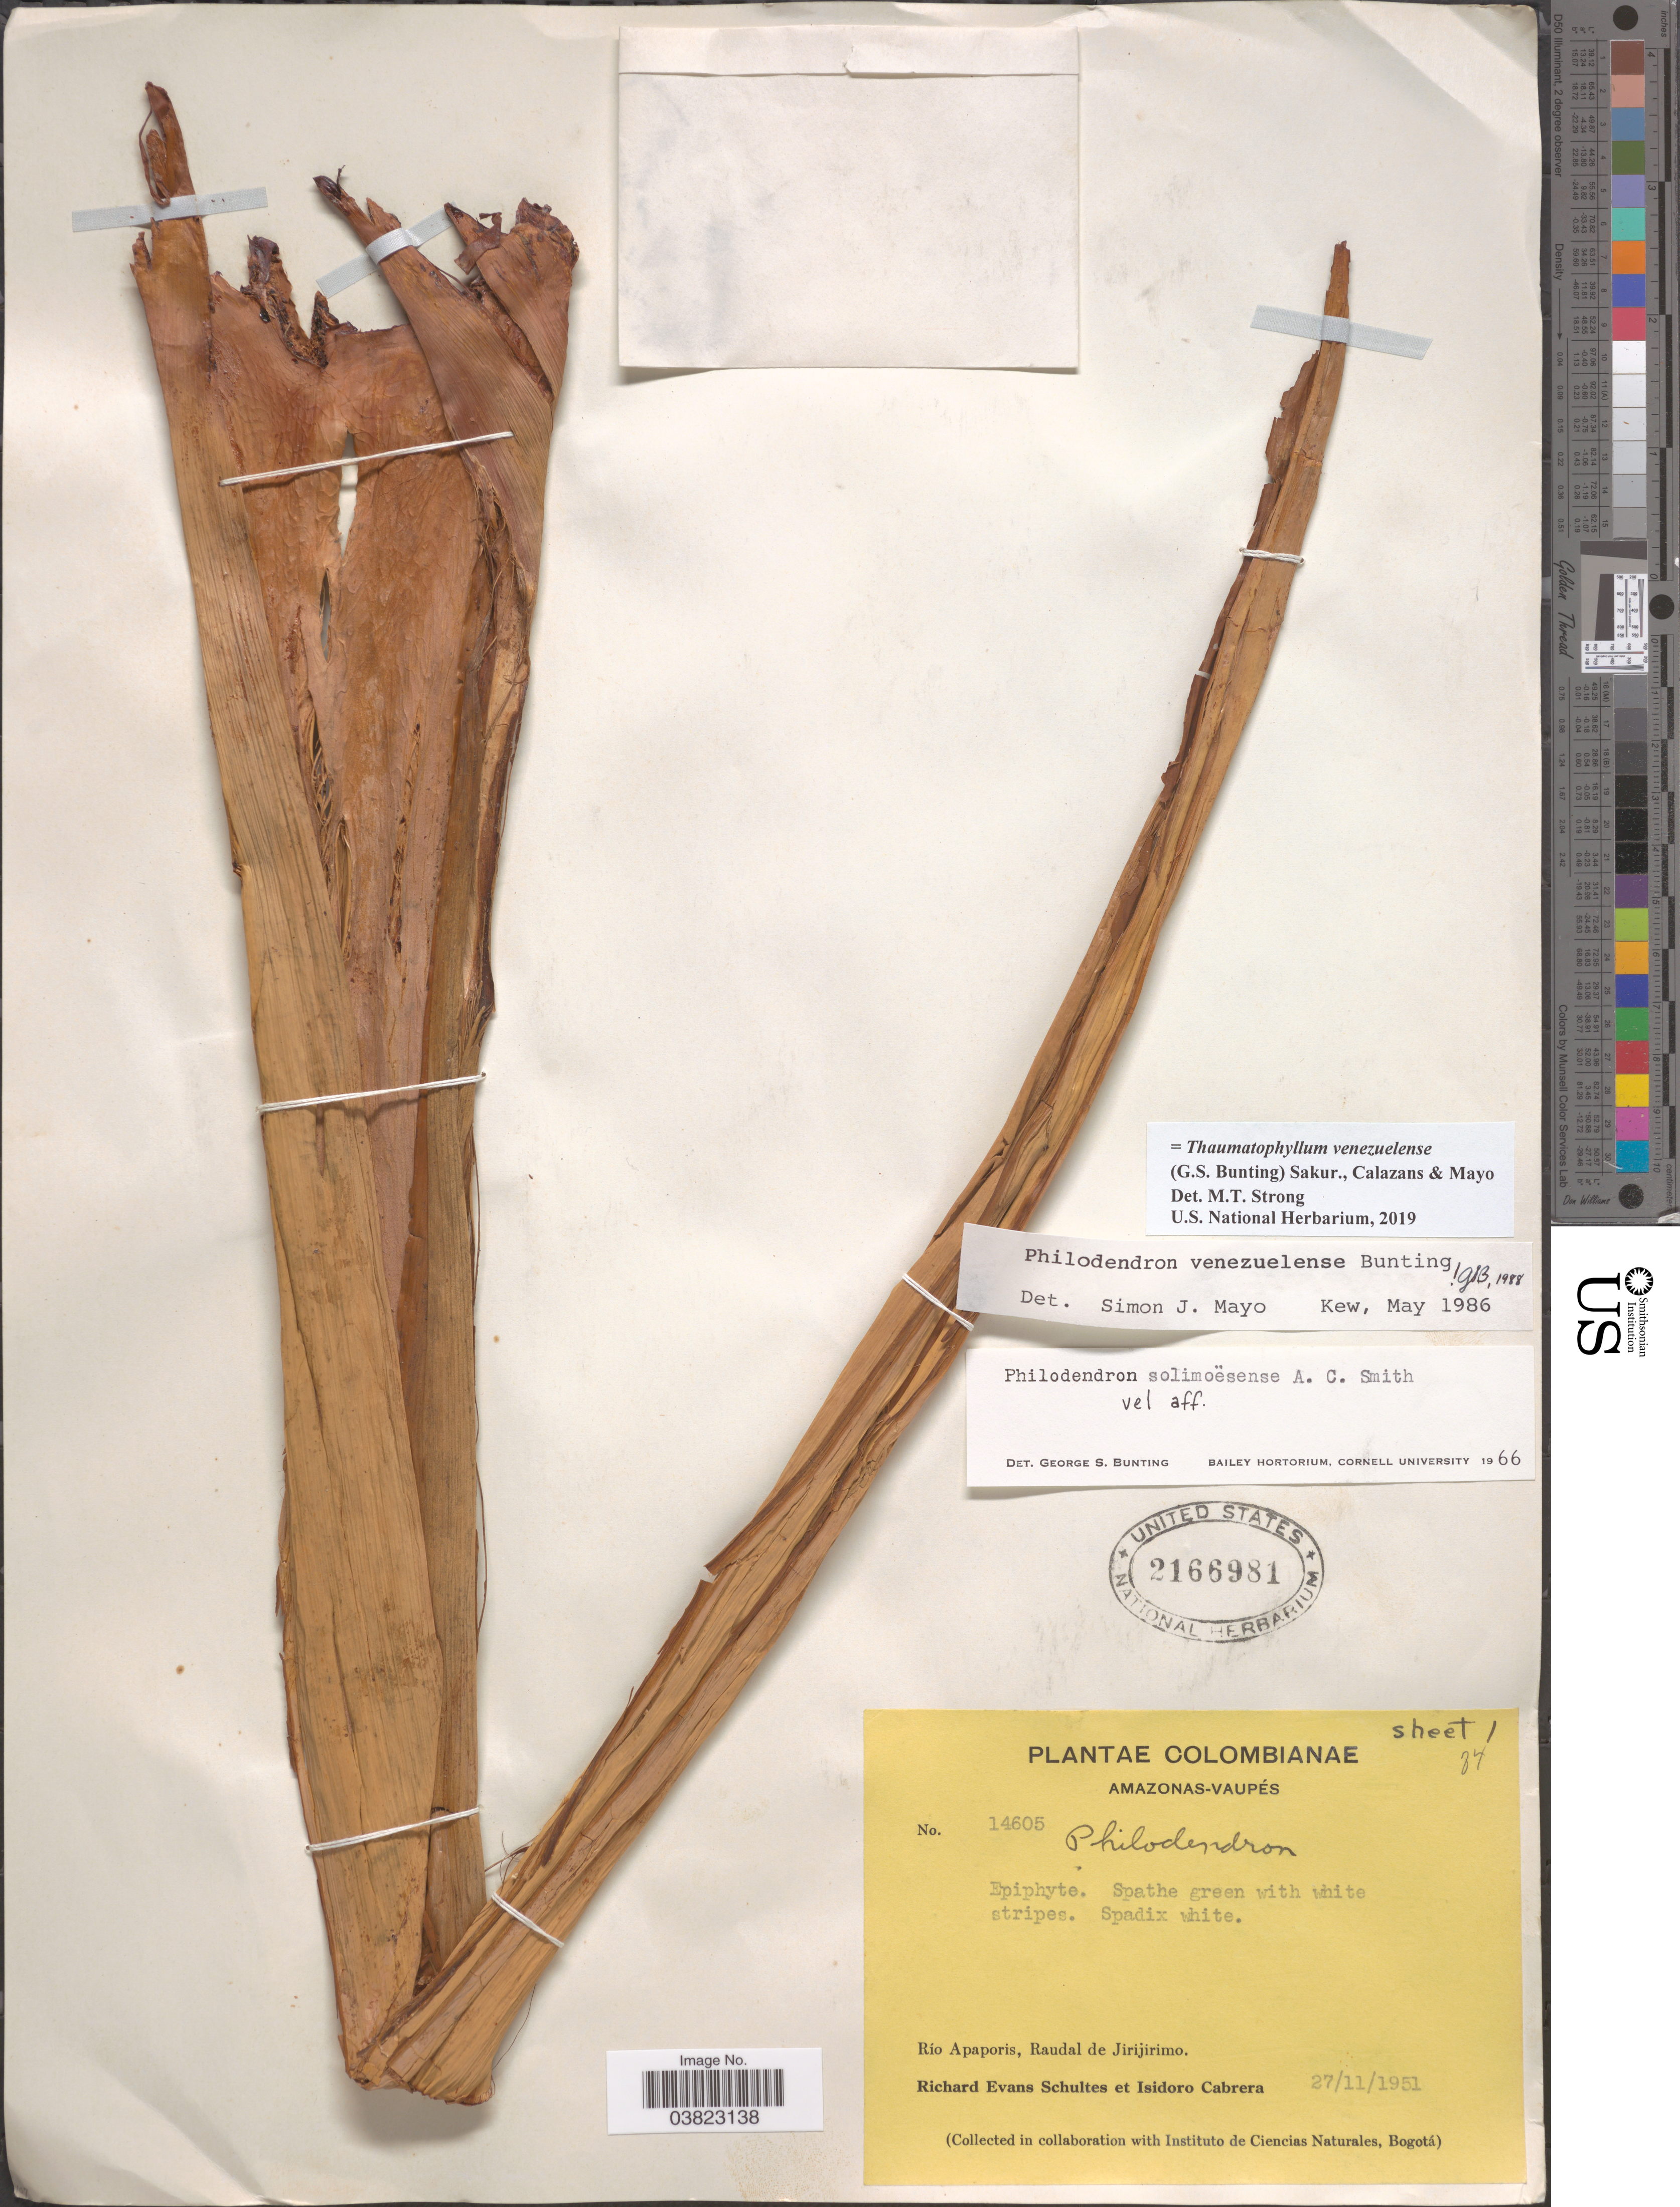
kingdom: Plantae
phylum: Tracheophyta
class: Liliopsida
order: Alismatales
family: Araceae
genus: Thaumatophyllum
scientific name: Thaumatophyllum venezuelense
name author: (G.S. Bunting) Sakur. et al.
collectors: R. E. Schultes & I. Cabrera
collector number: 14605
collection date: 1951-11-27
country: Colombia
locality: Amazonas-Vaupes. Río Apaporis, Raudal de Jirijirimo.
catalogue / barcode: US 2166981